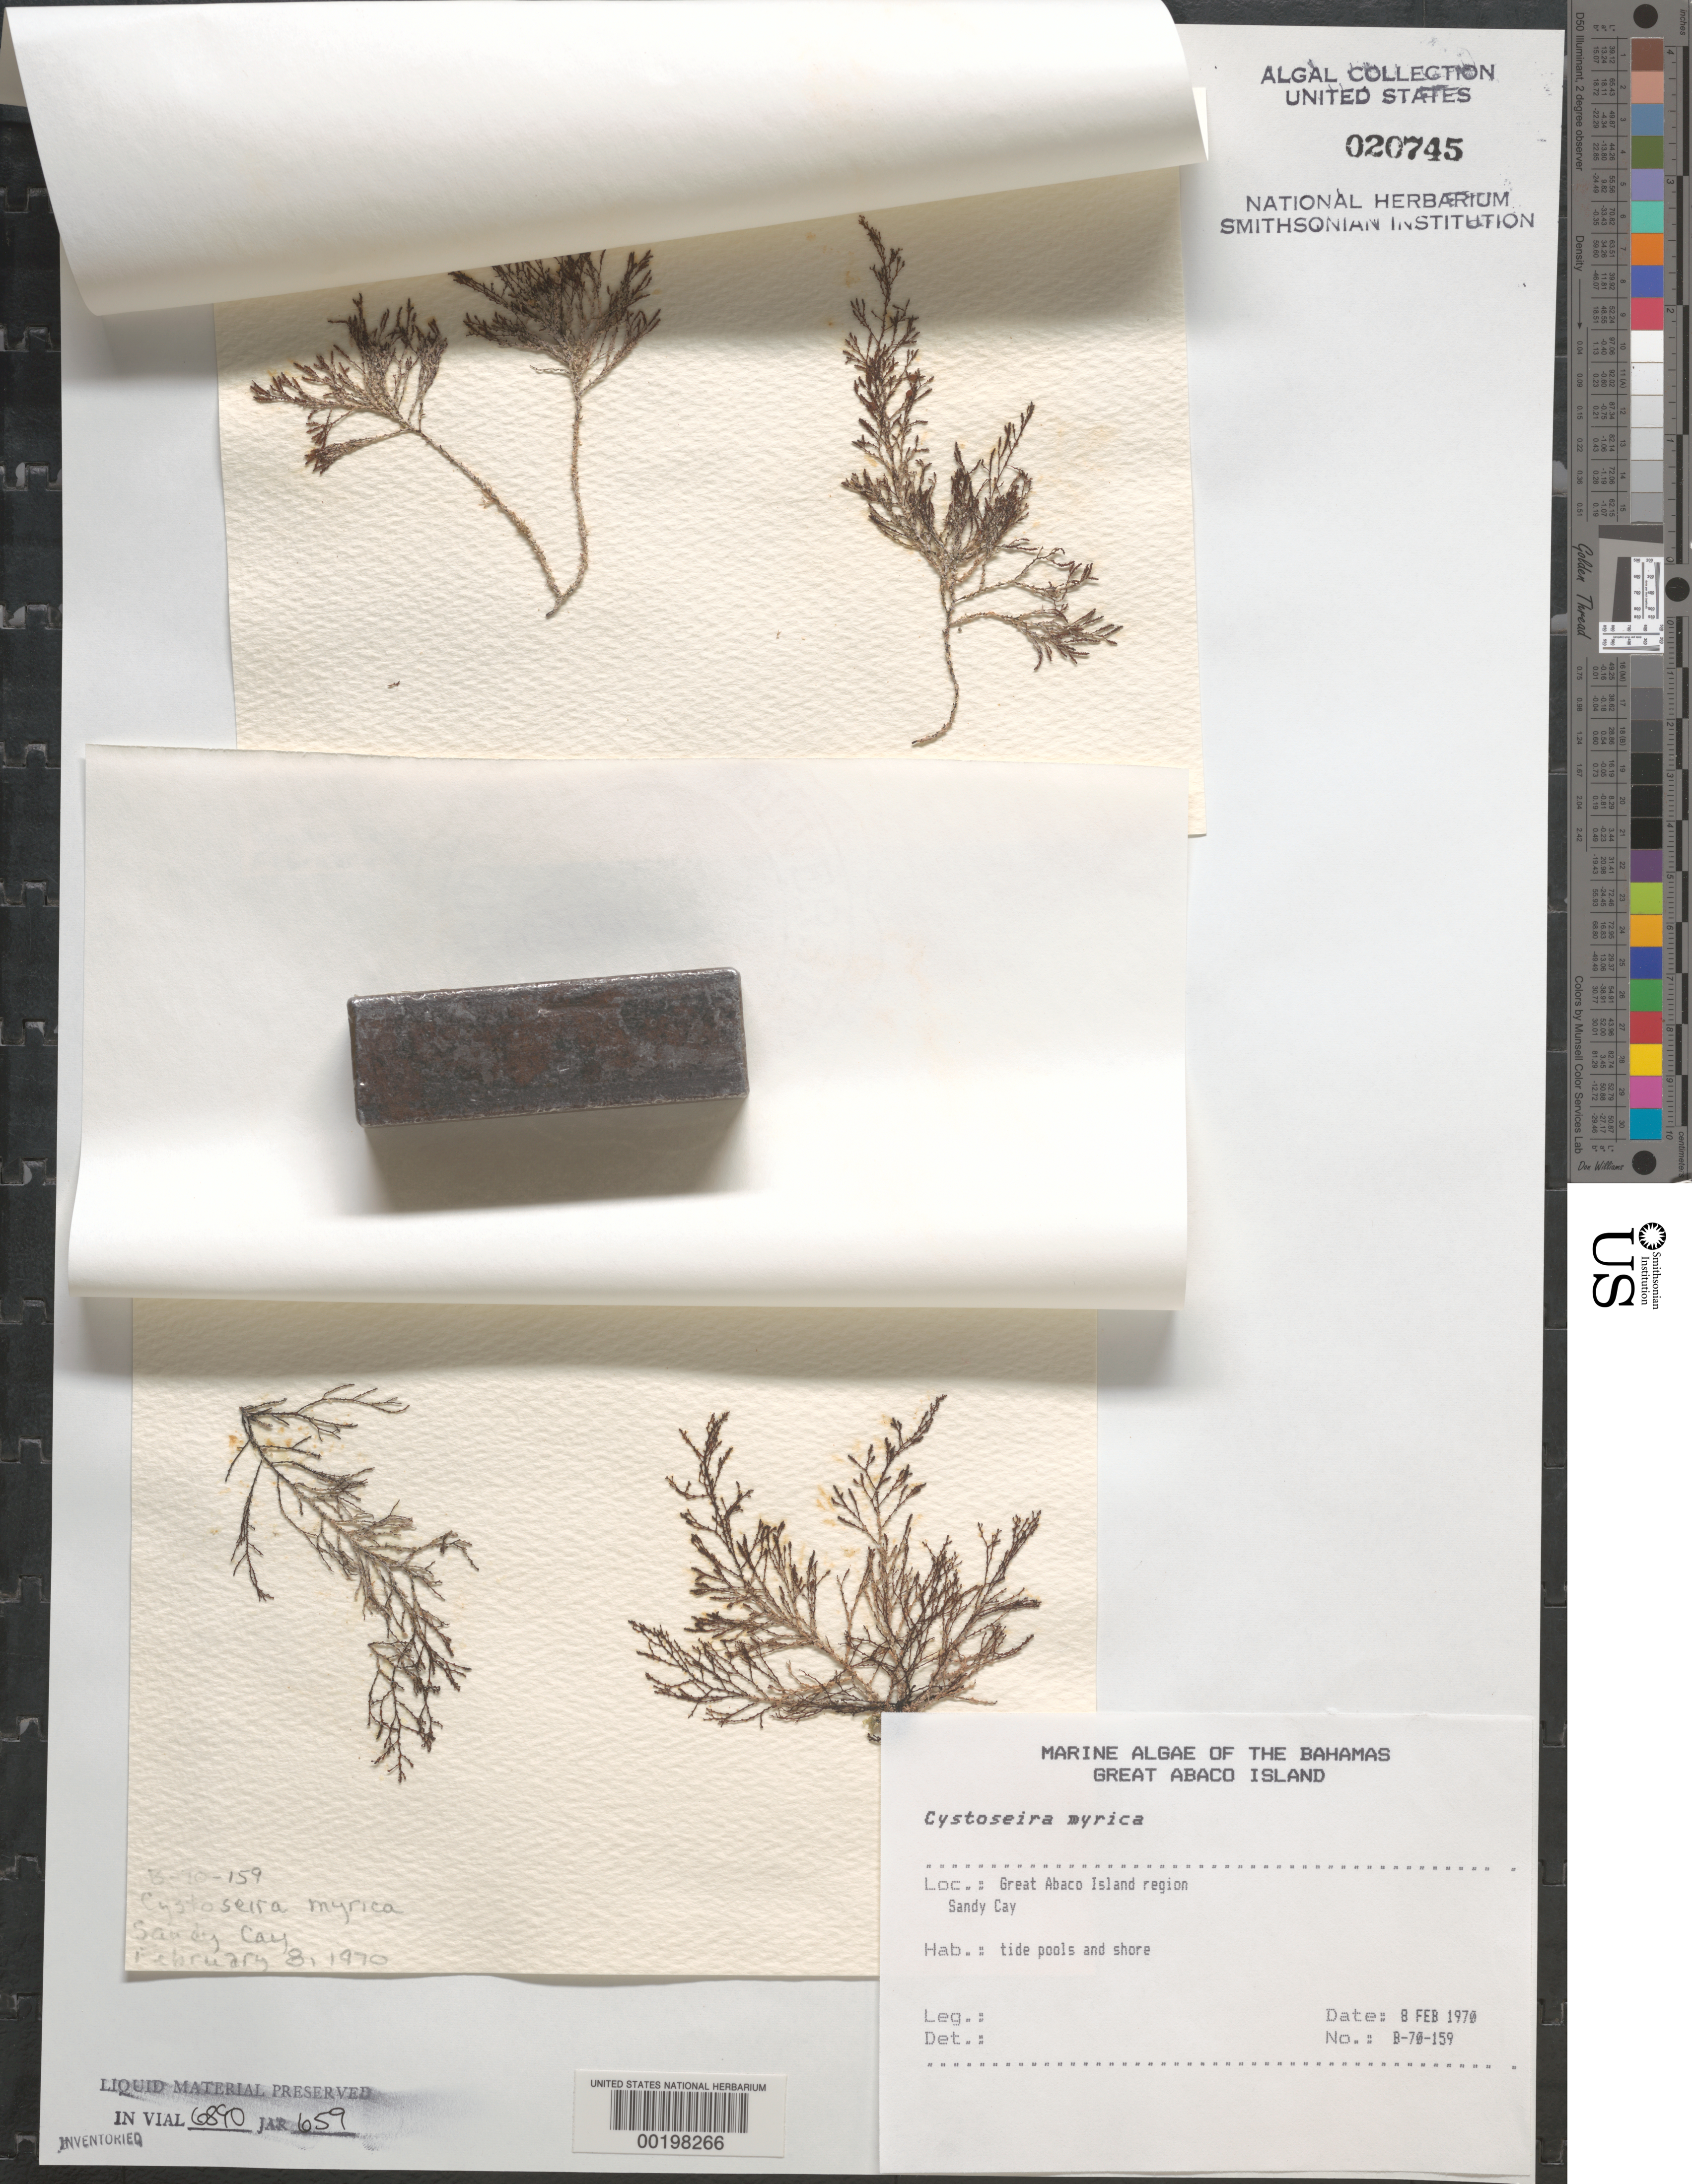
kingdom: Chromista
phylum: Ochrophyta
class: Phaeophyceae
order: Fucales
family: Sargassaceae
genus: Cystoseira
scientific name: Cystoseira myrica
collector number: B-70-159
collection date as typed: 08 Feb 1970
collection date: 1970-02-08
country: Bahamas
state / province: Abaco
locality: Sandy cay, great abaco island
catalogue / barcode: US 20745